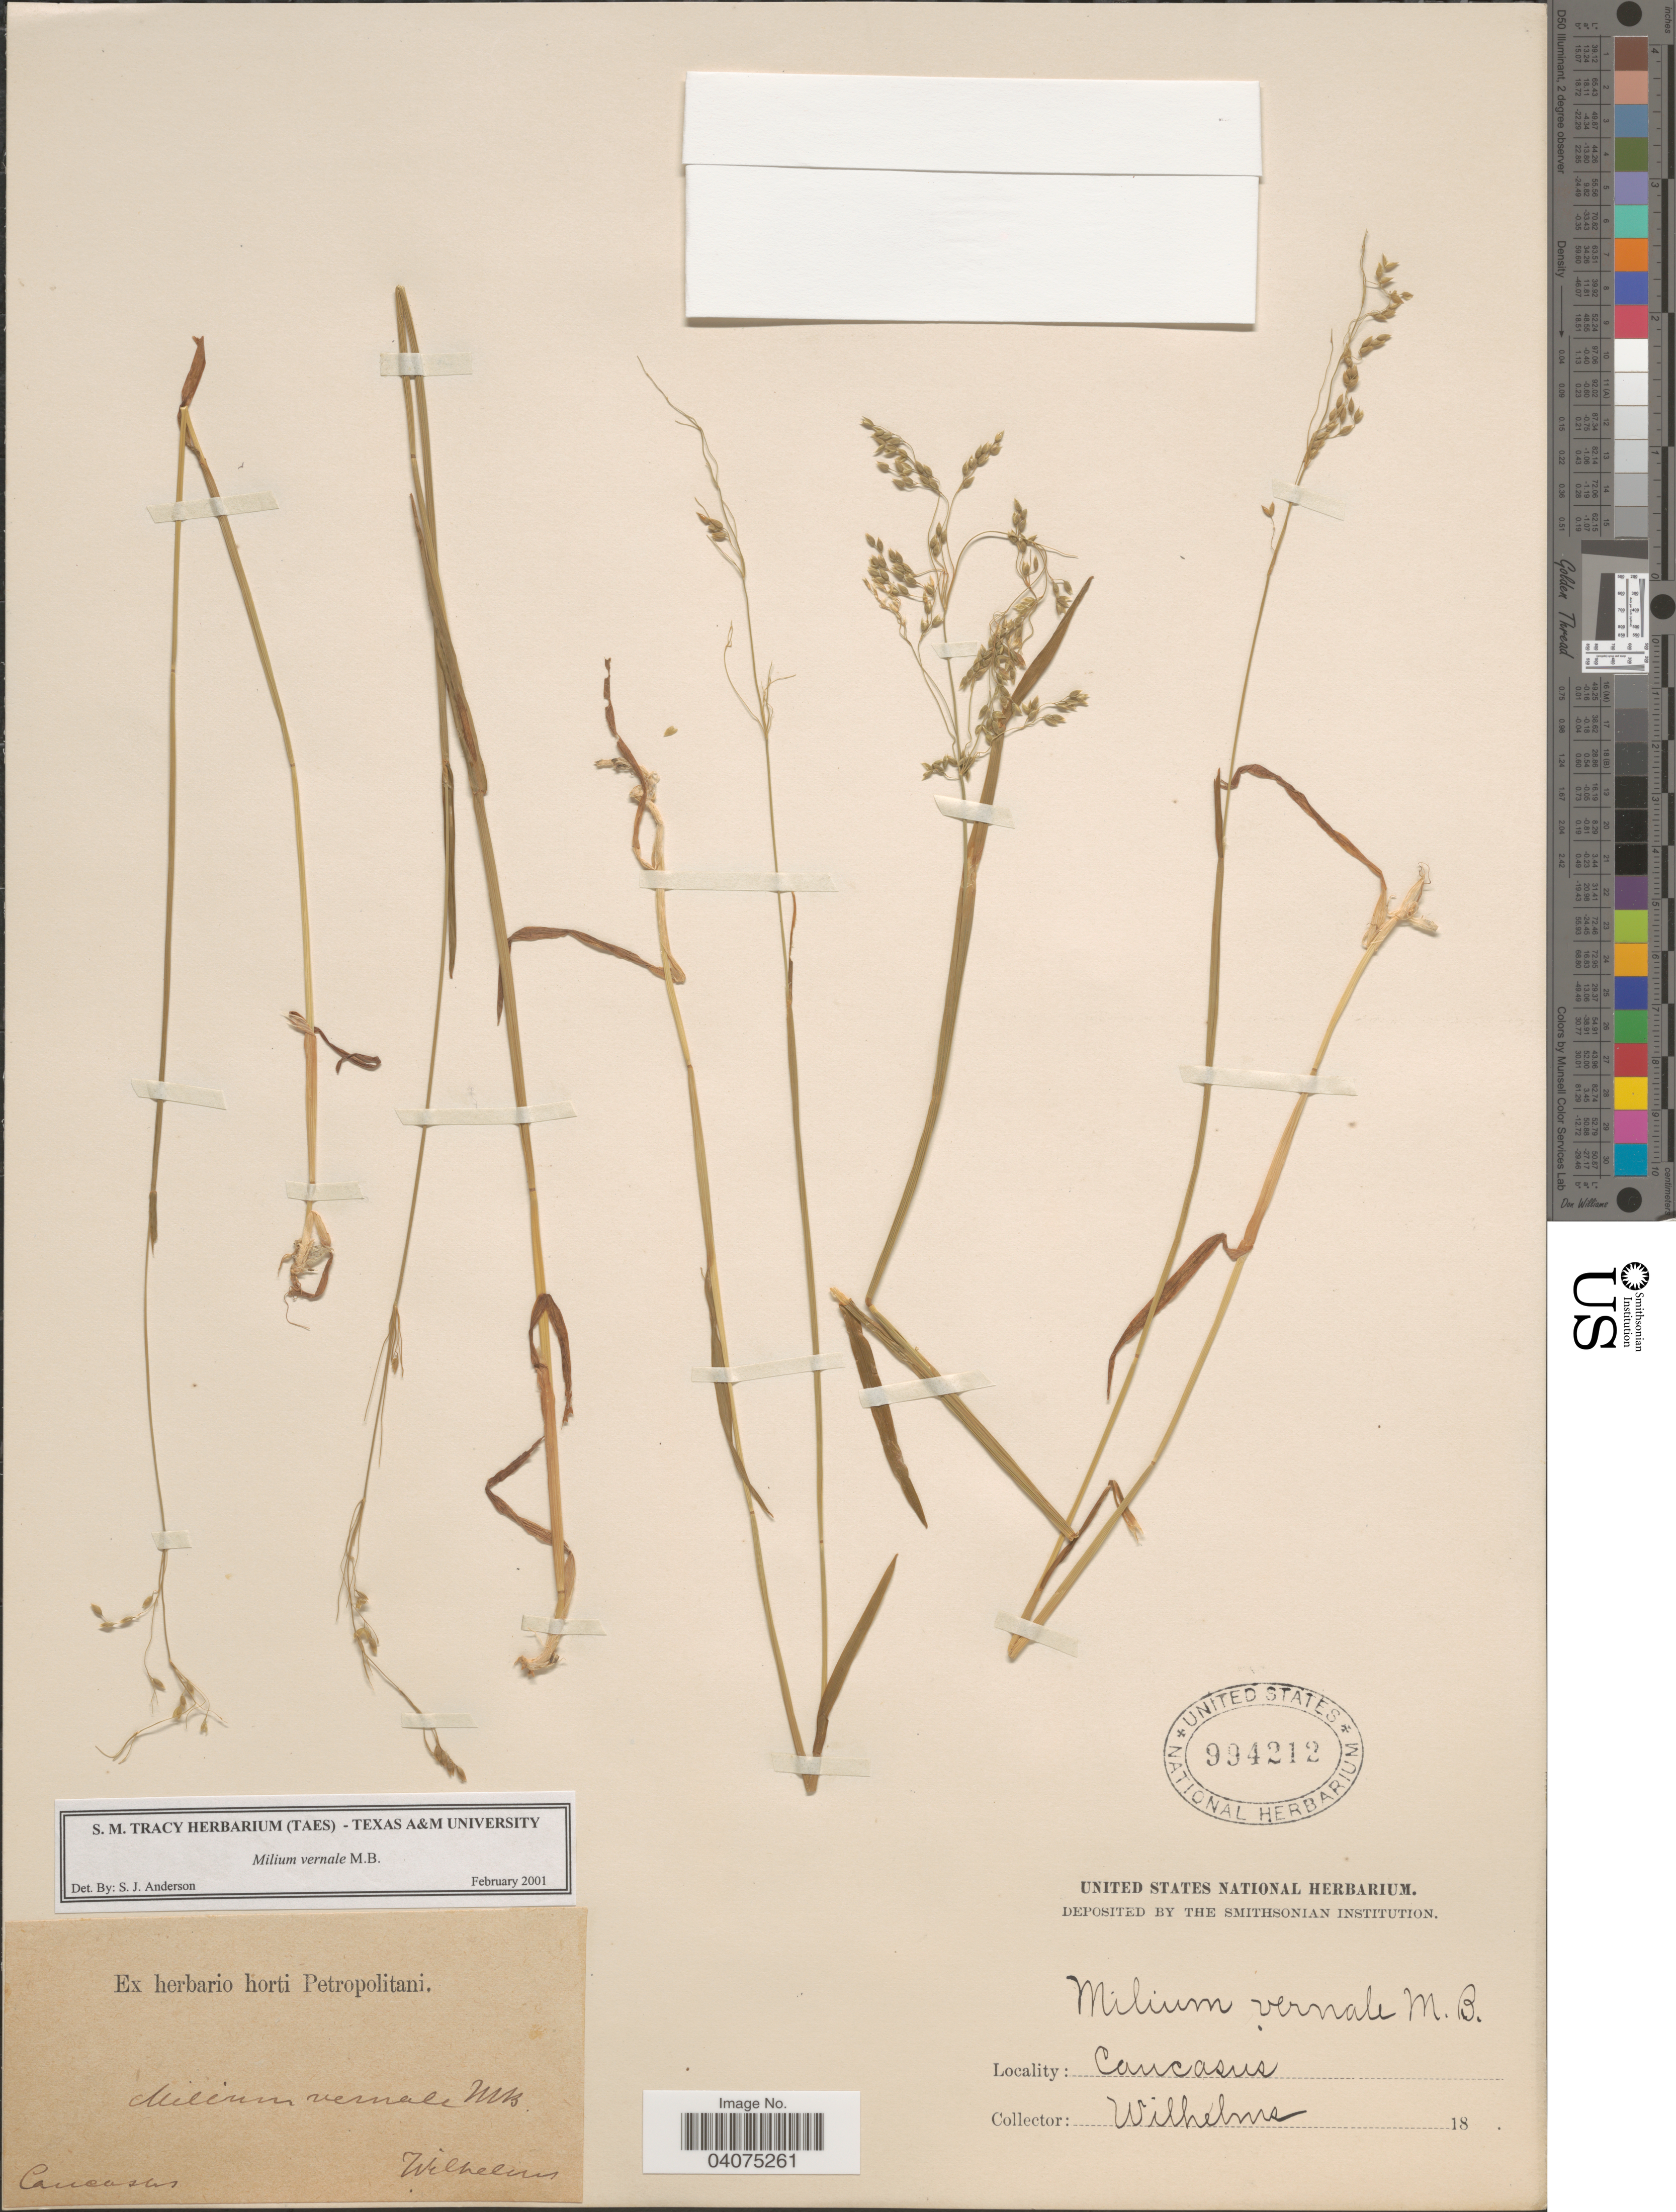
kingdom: Plantae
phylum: Tracheophyta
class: Liliopsida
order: Poales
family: Poaceae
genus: Milium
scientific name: Milium vernale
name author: M. Bieb.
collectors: C. Wilhelms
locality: Caucasus.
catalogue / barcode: US 994212